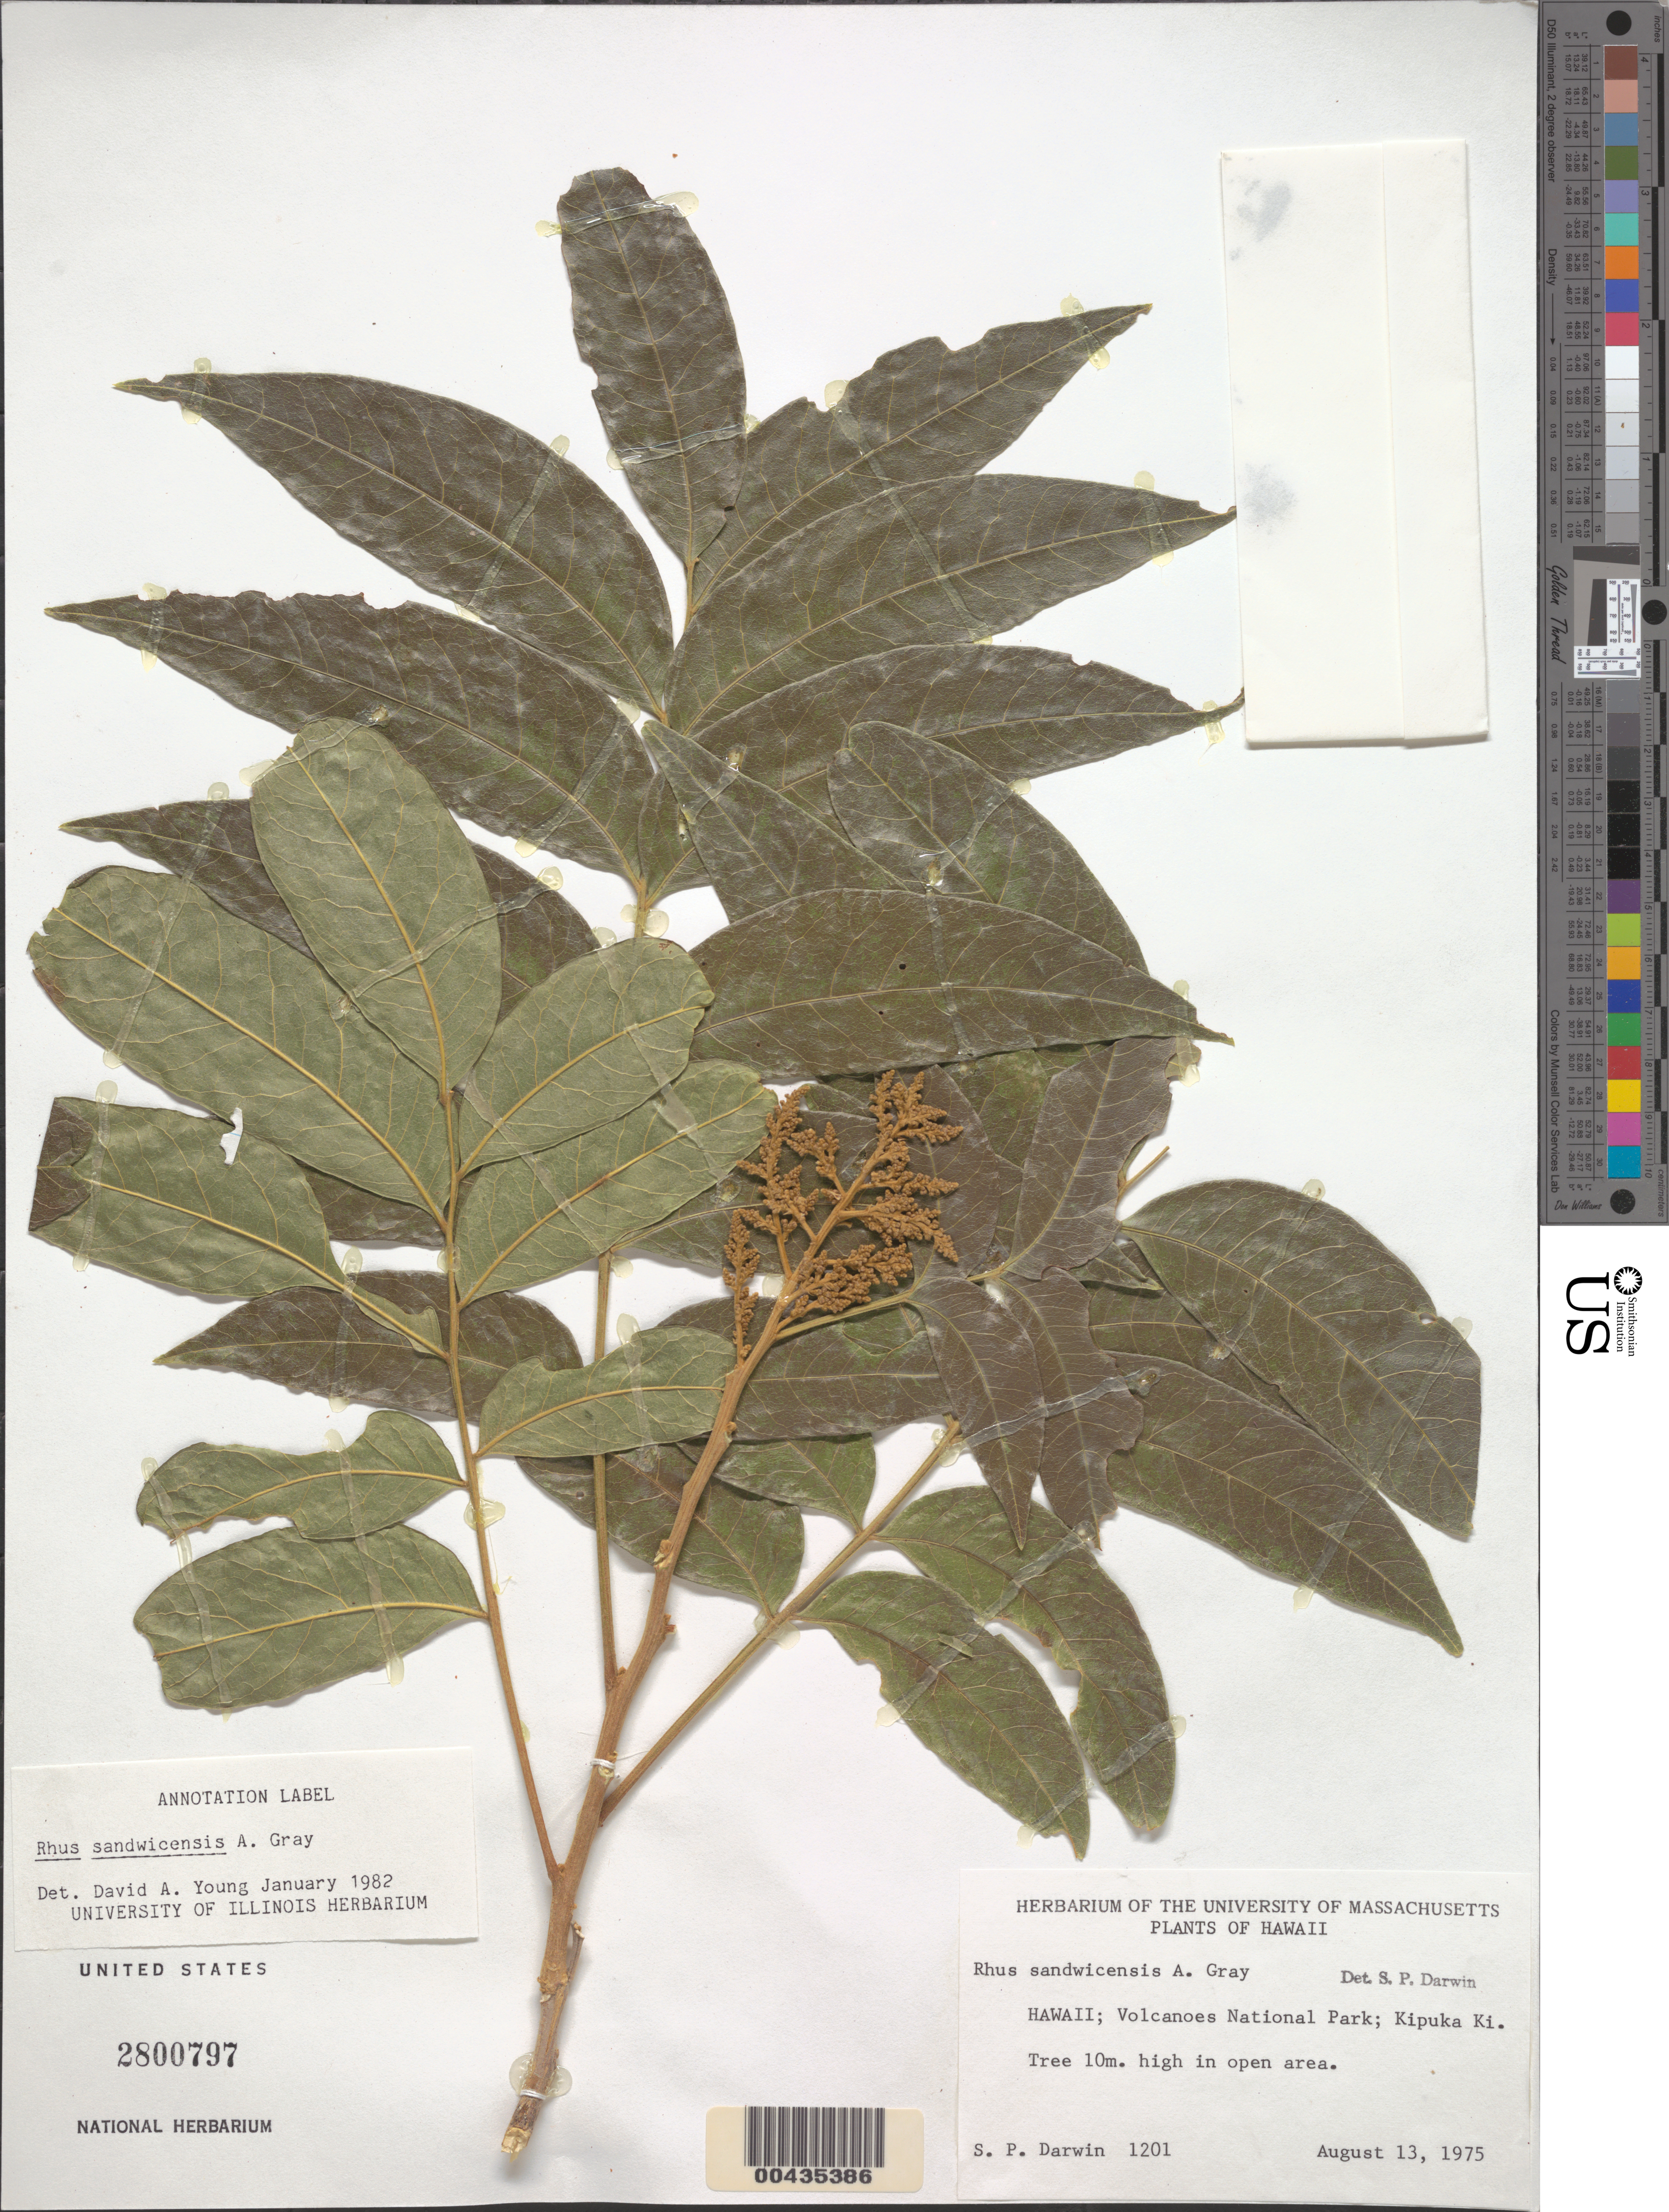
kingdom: Plantae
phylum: Tracheophyta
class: Magnoliopsida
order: Sapindales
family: Anacardiaceae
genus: Rhus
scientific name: Rhus sandwicensis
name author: A. Gray in Wilkes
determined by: Young, D. A.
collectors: S. P. Darwin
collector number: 1201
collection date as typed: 13 Aug 1975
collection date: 1975-08-13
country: United States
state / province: Hawaii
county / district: Hawaii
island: Hawaii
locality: Volcanoes National Park; Kipuka Ki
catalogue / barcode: US 2800797